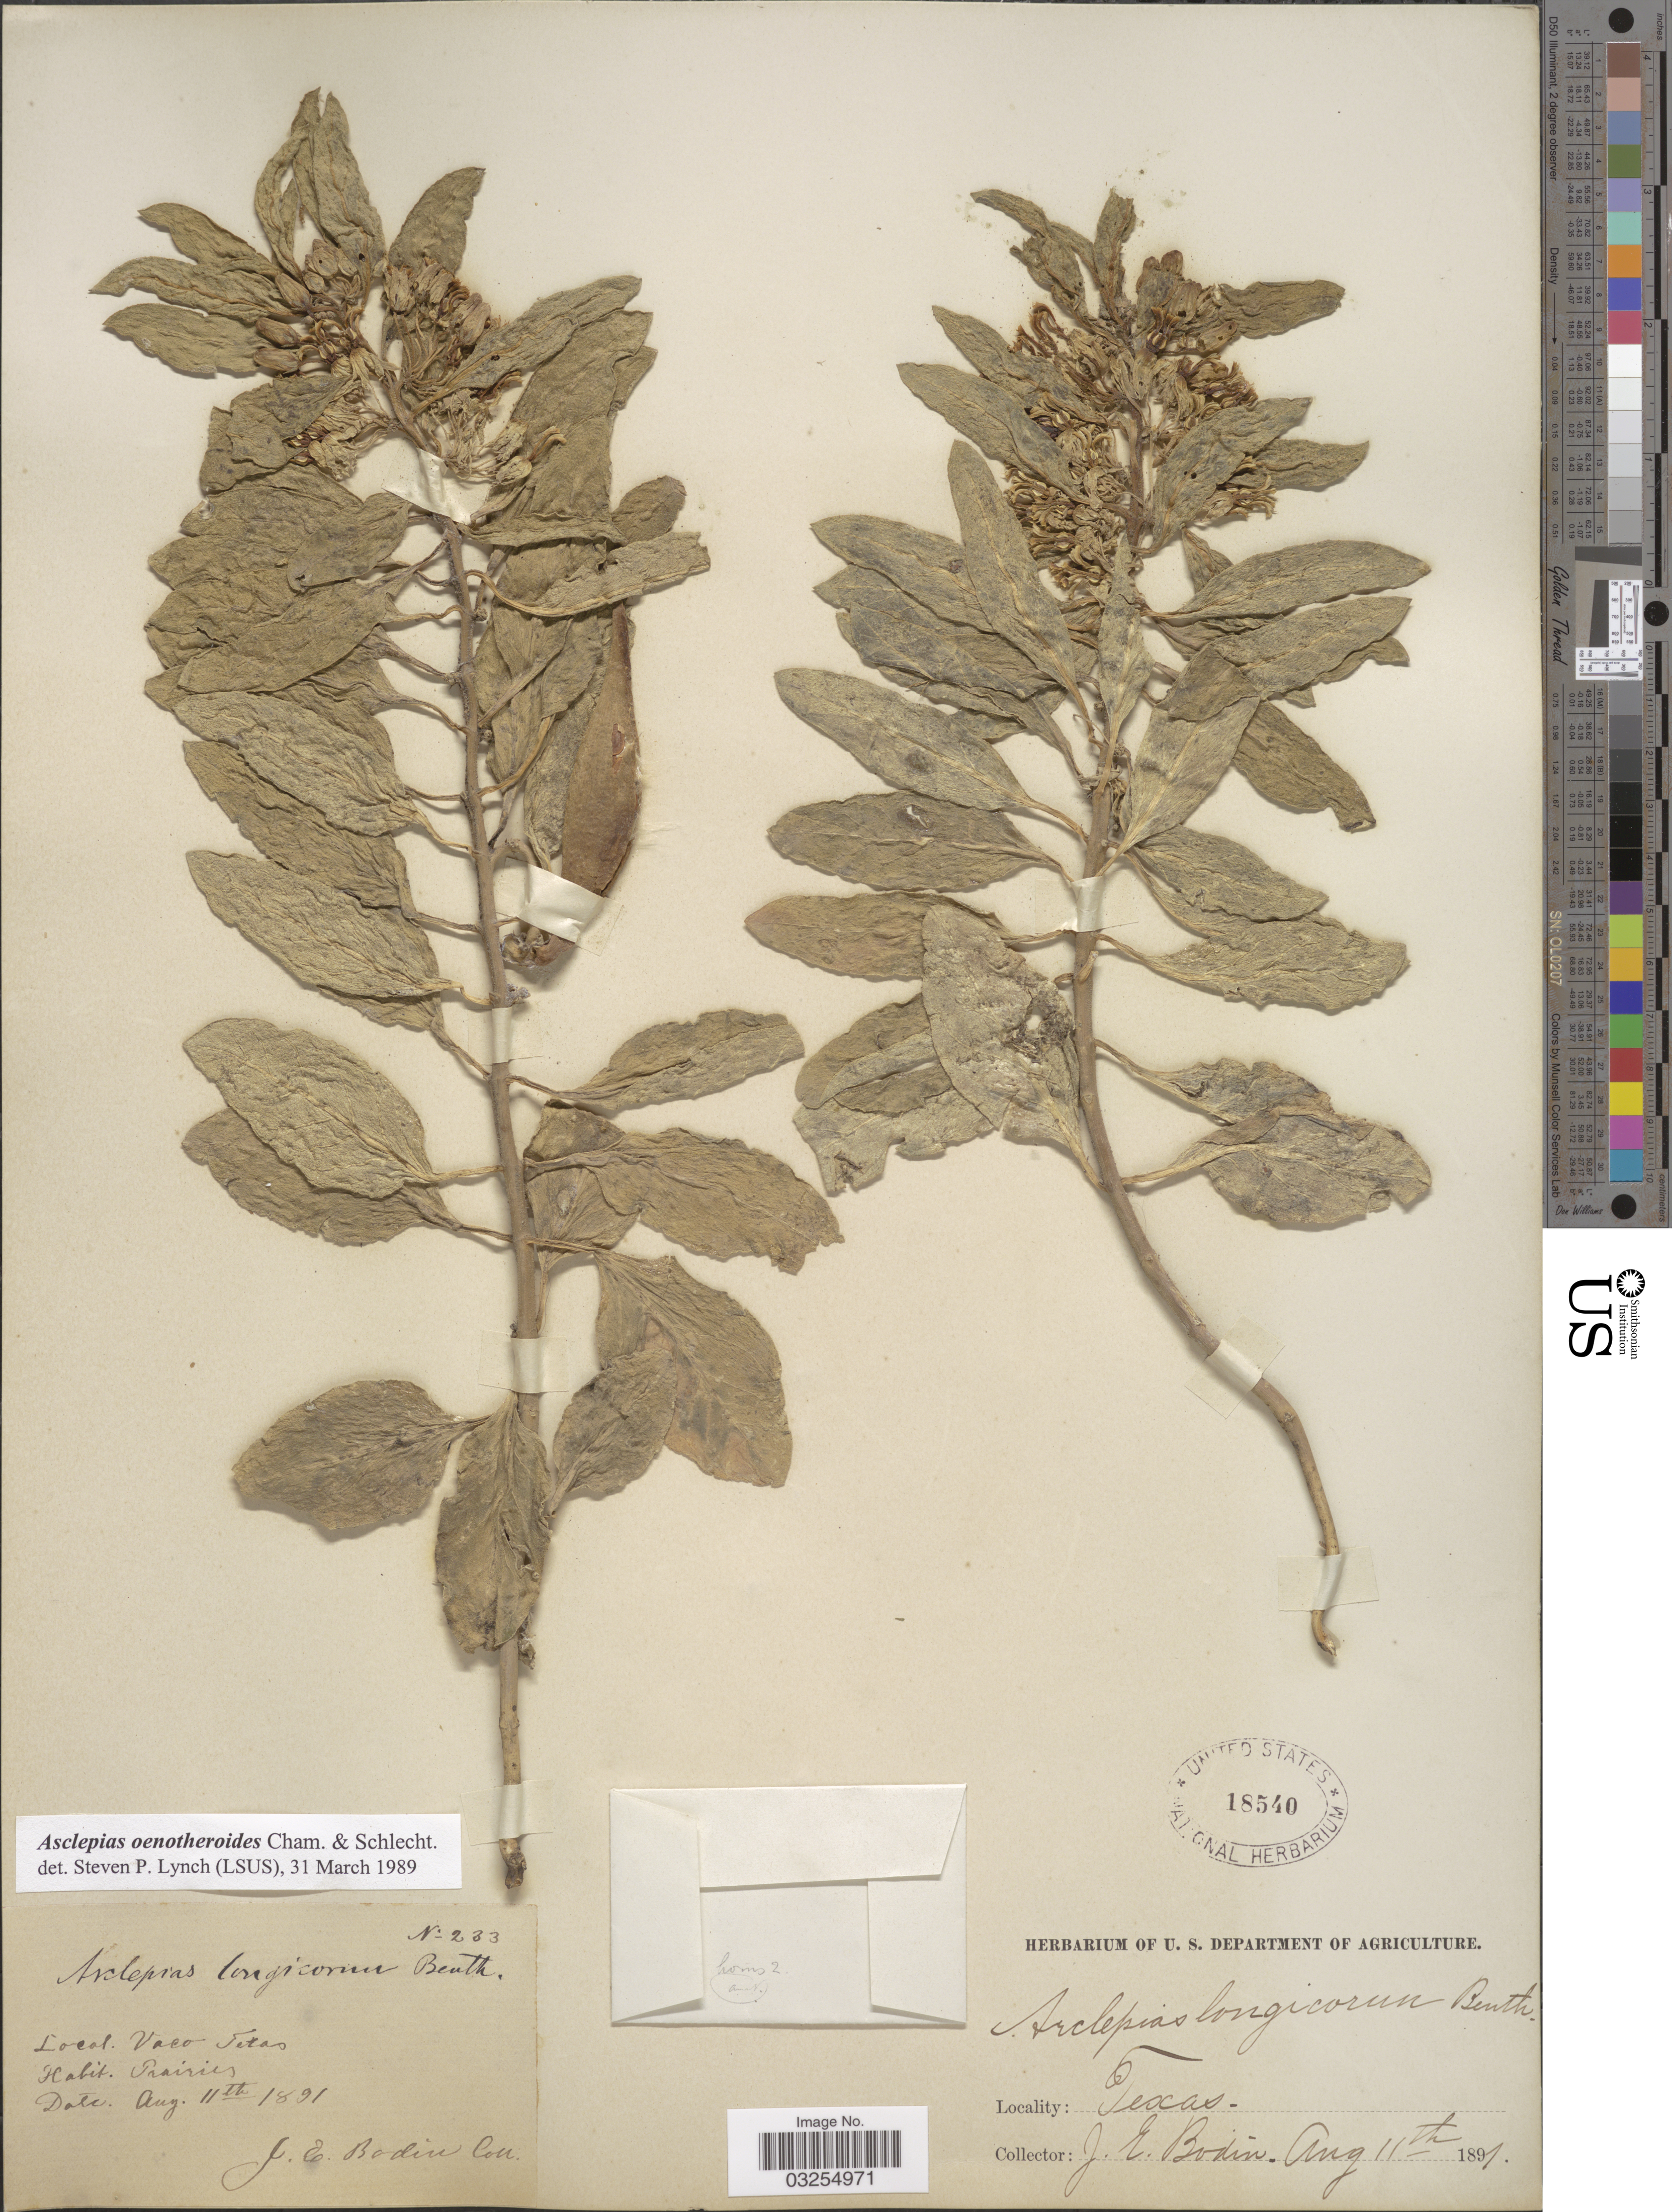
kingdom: Plantae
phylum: Tracheophyta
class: Magnoliopsida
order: Gentianales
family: Apocynaceae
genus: Asclepias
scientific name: Asclepias oenotheroides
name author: Schltdl. & Cham.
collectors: J. E. Bodin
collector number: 233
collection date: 1891-08-11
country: United States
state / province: Texas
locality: Vaco Texas.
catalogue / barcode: US 18540